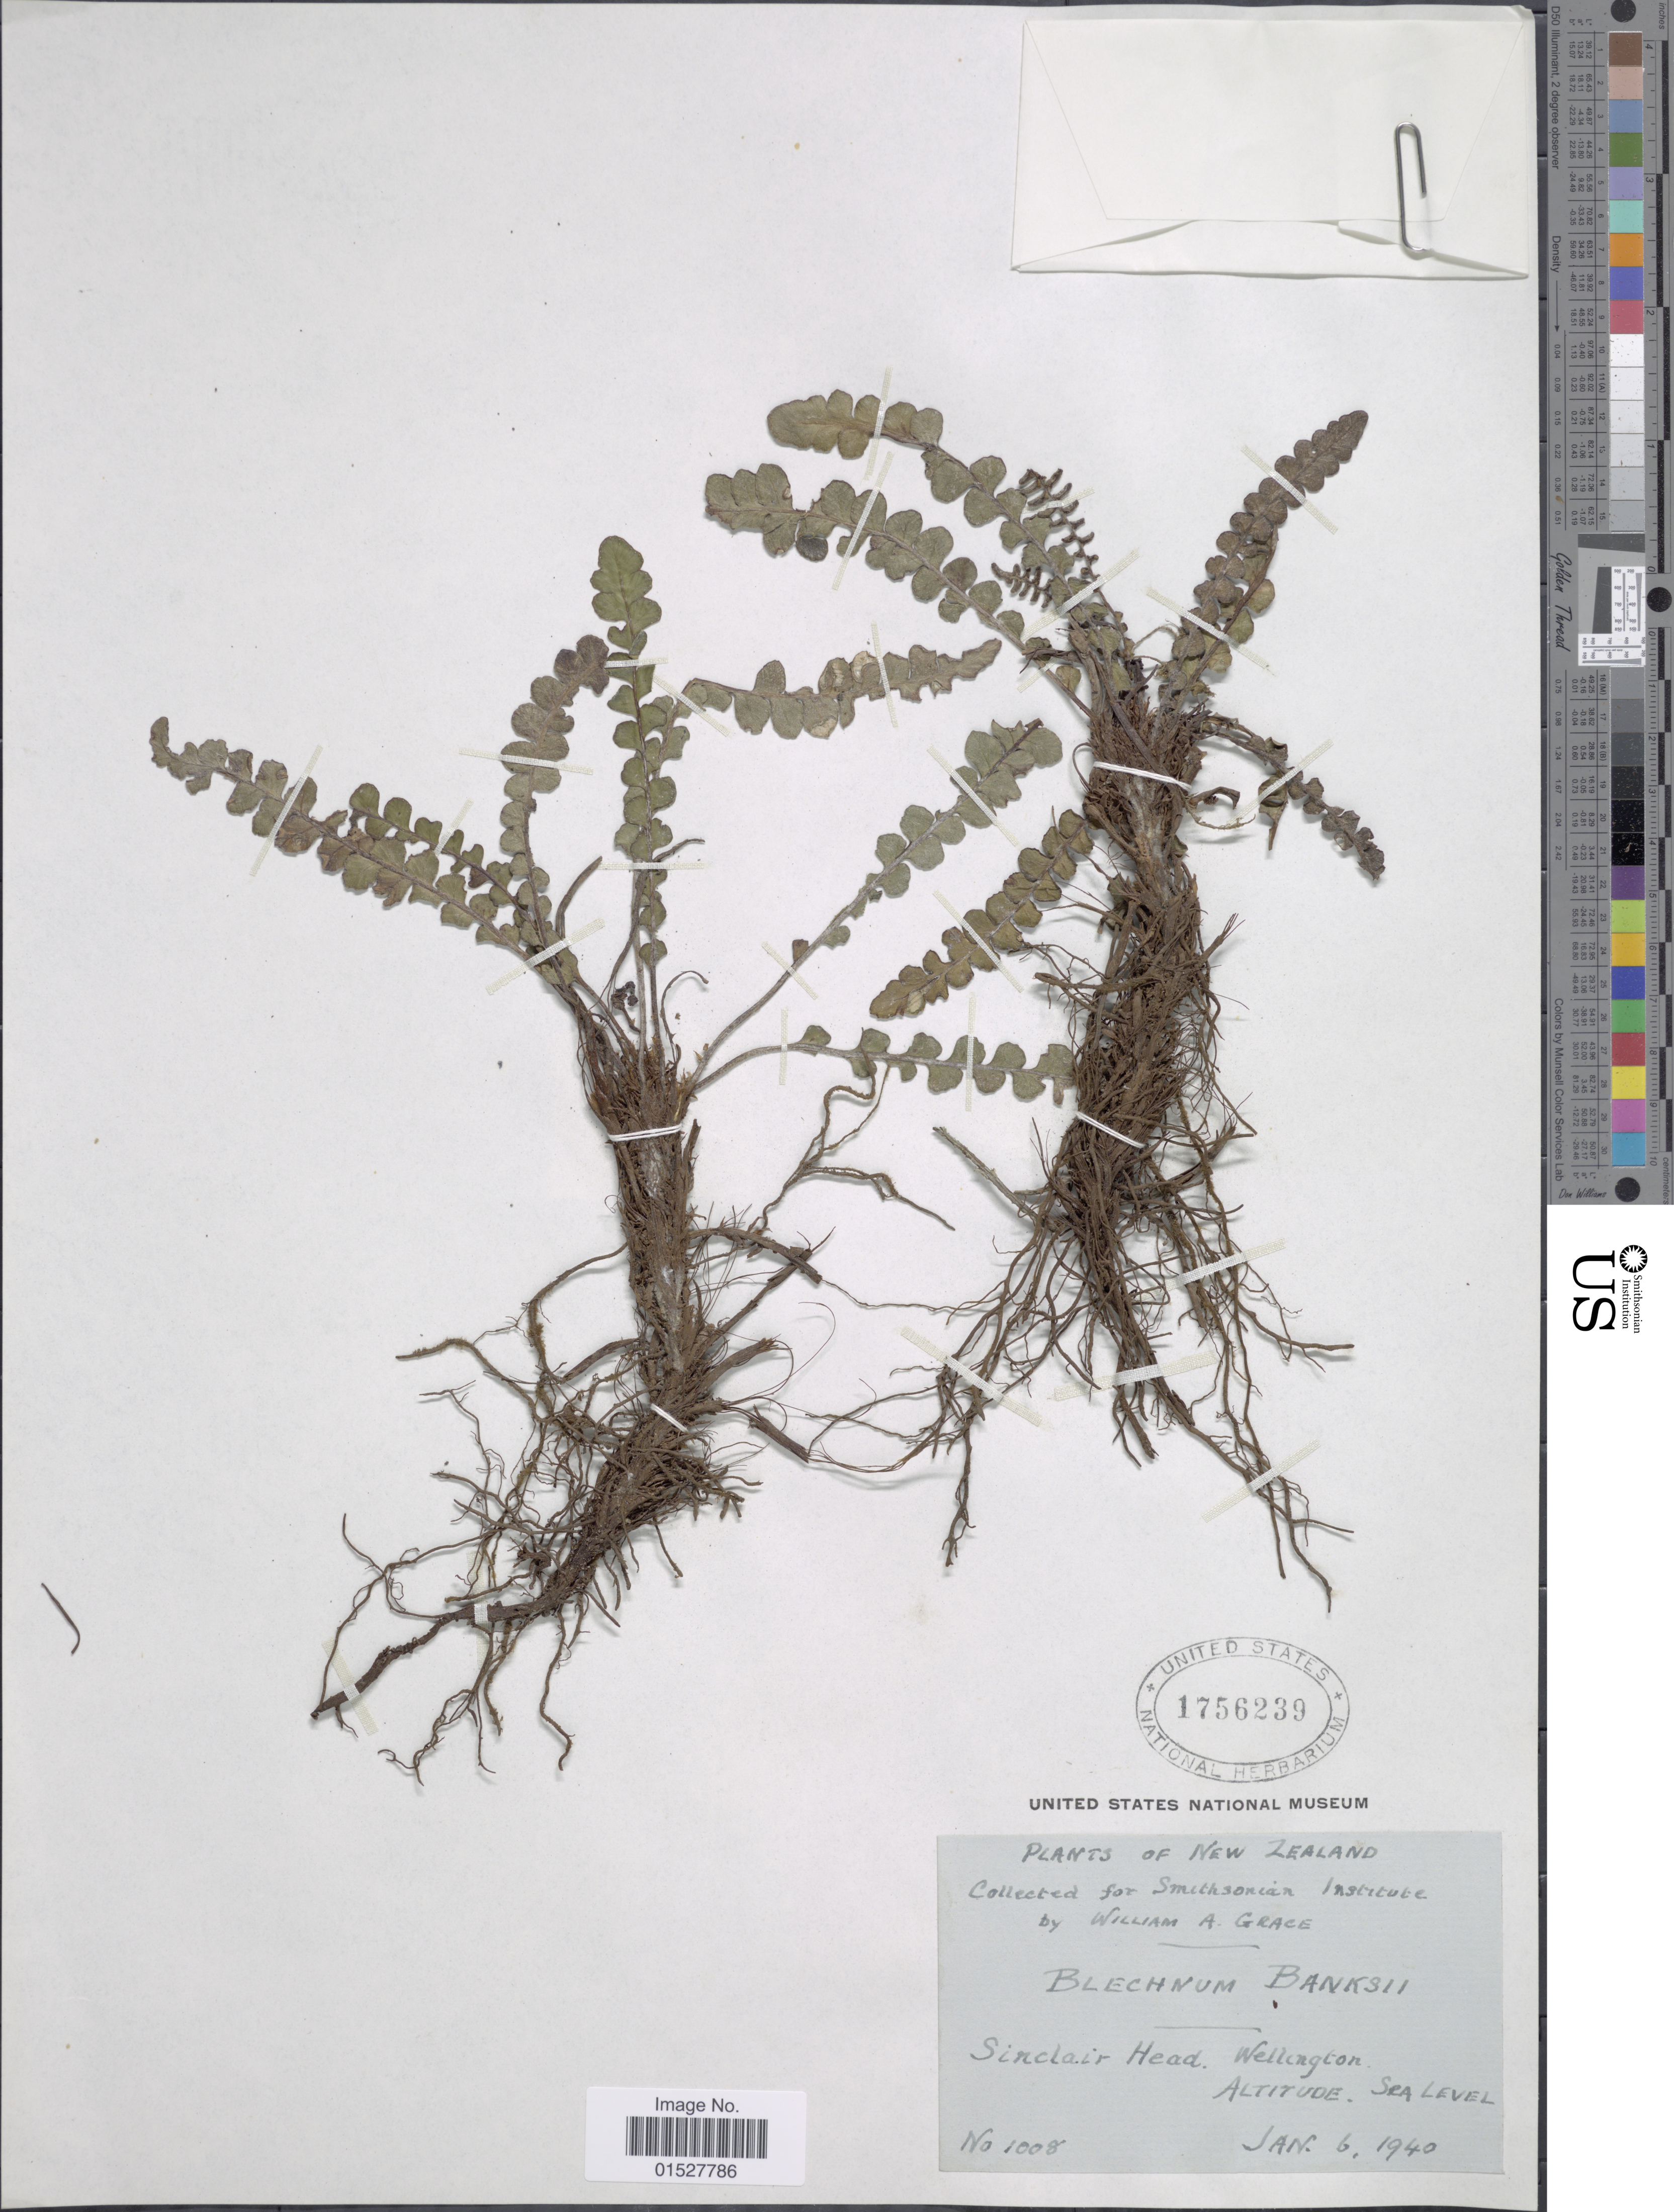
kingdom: Plantae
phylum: Tracheophyta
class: Polypodiopsida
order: Polypodiales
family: Blechnaceae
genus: Blechnum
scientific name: Blechnum blechnoides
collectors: W. Grace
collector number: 1008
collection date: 1940-01-06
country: New Zealand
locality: Sinclair Head Wellington.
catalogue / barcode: US 1756239